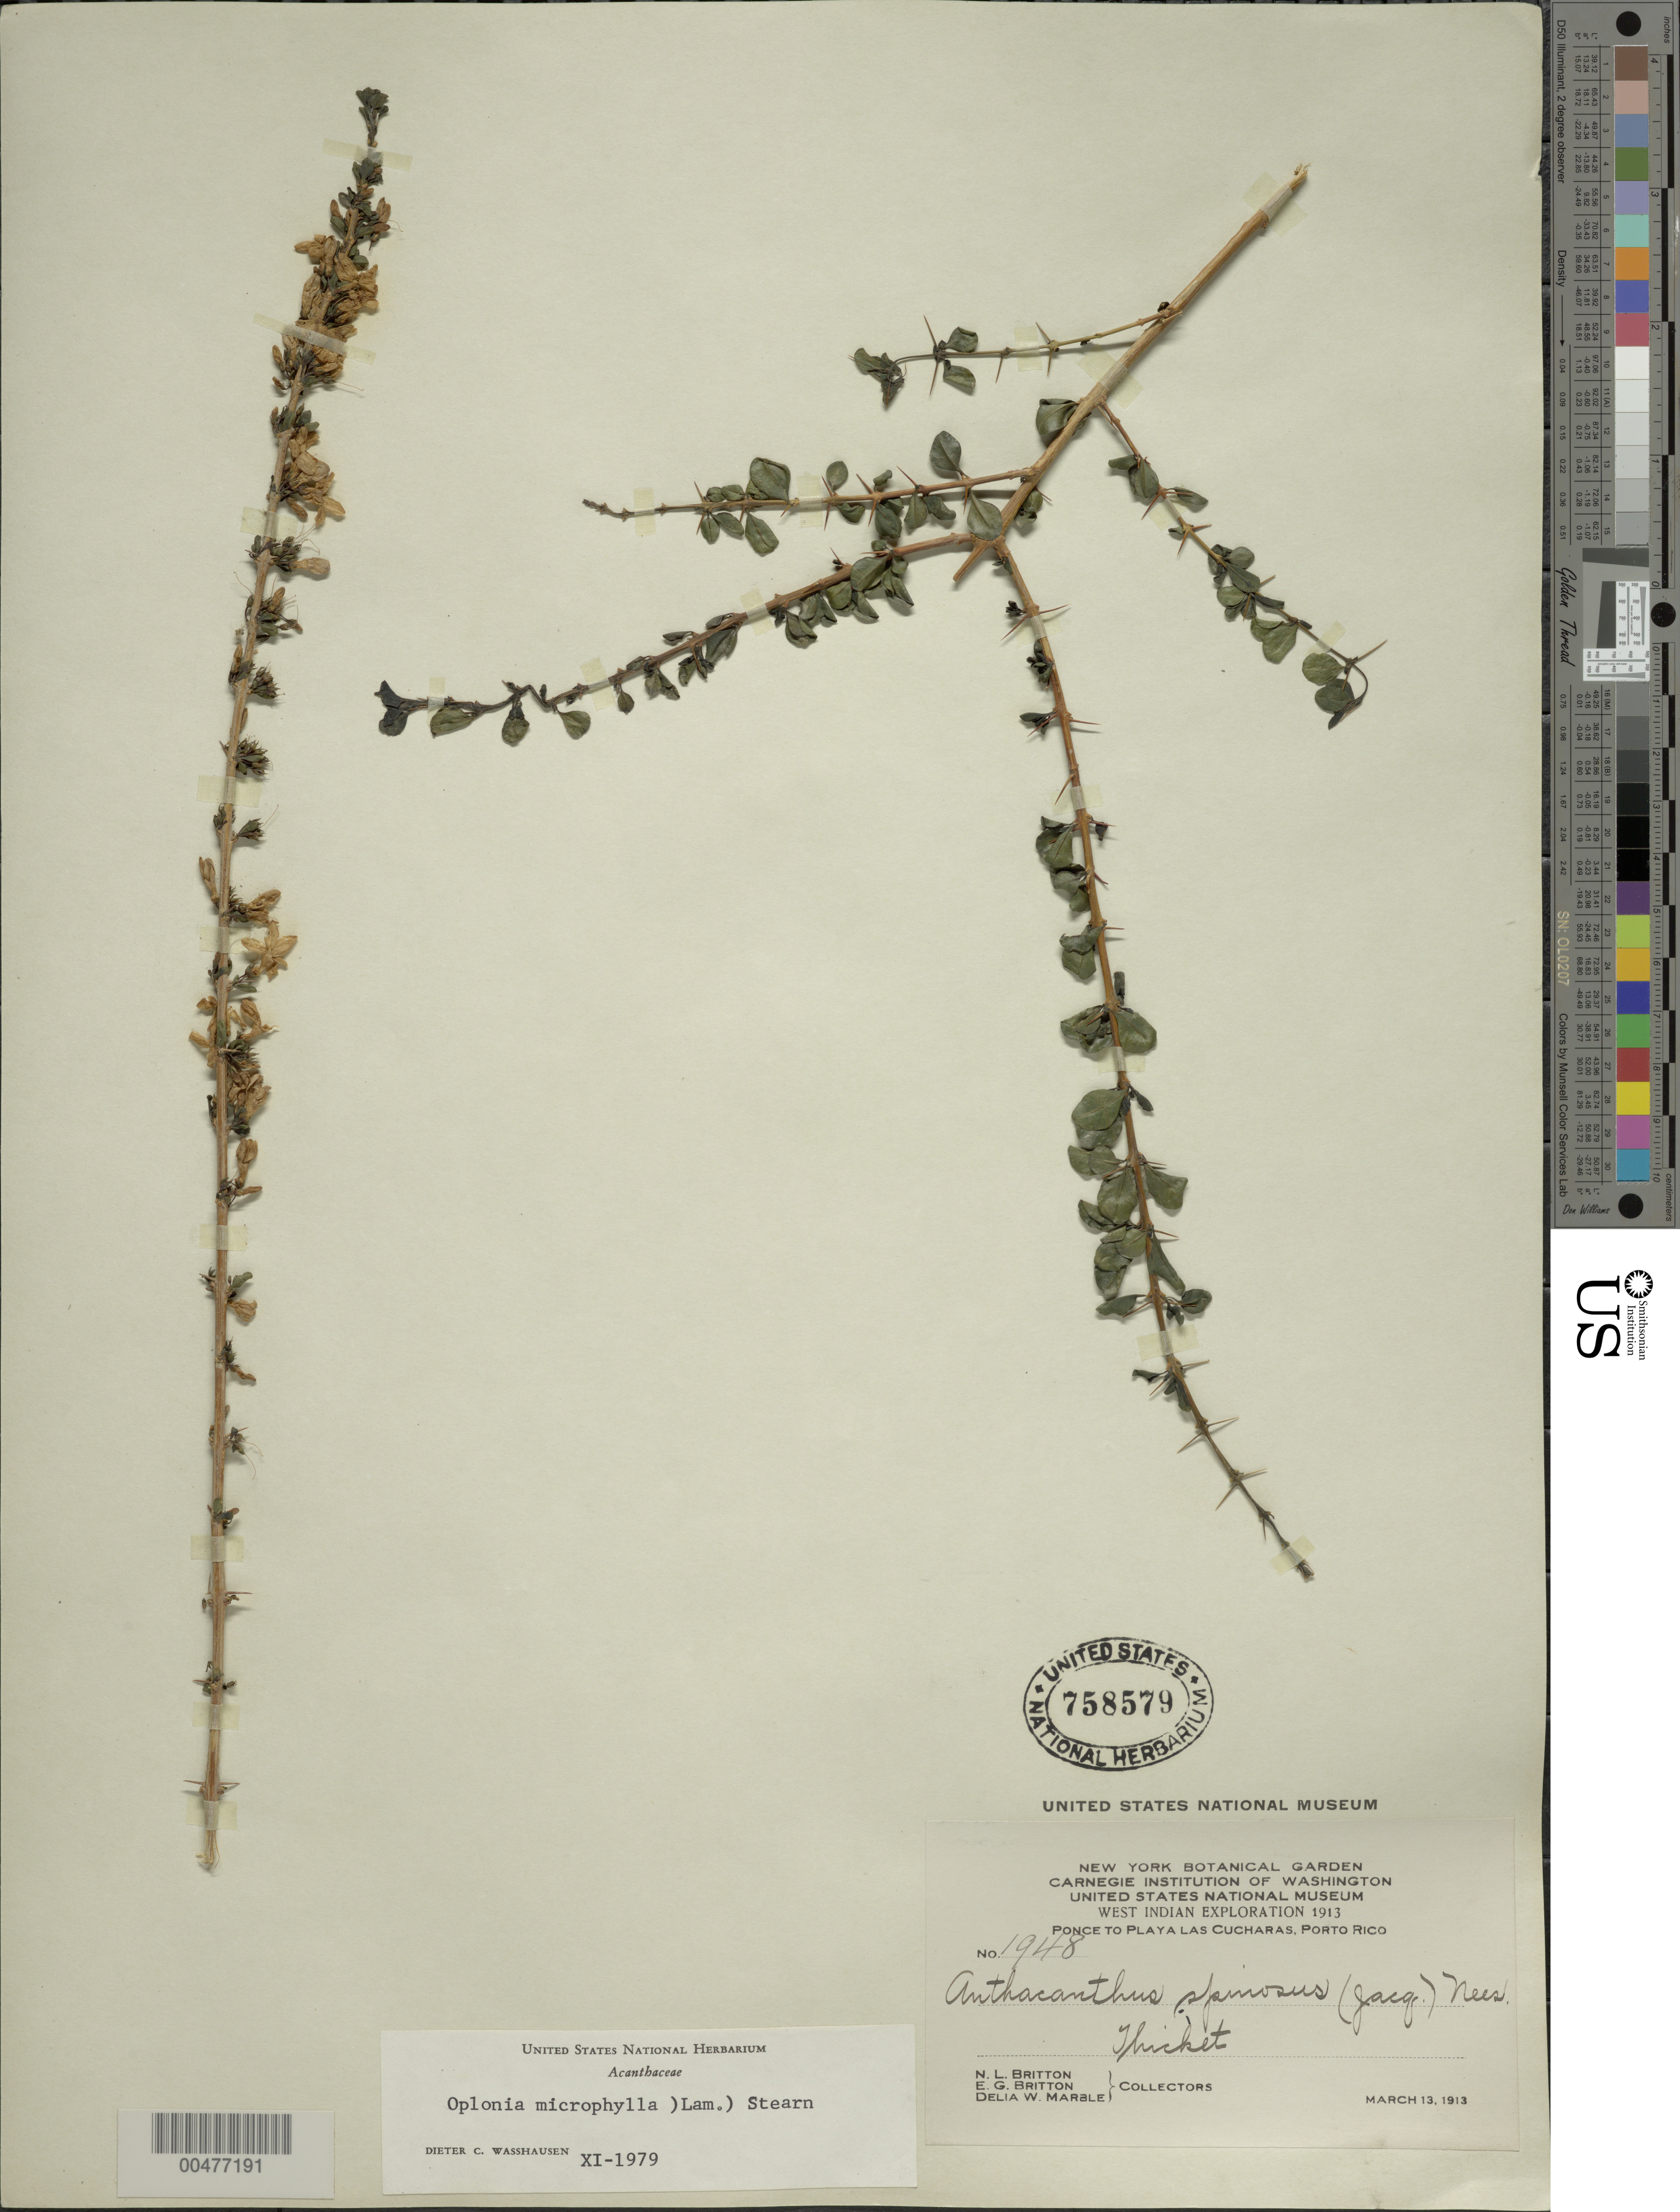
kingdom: Plantae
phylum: Tracheophyta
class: Magnoliopsida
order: Lamiales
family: Acanthaceae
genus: Oplonia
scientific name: Oplonia microphylla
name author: (Lam.) Stearn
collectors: Britton, --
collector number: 1948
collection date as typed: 13 Mar 1993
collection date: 1993-03-13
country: Puerto Rico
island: Greater Antilles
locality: Ponce to Playa las Cucharas. Thicket.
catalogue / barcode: US 758579